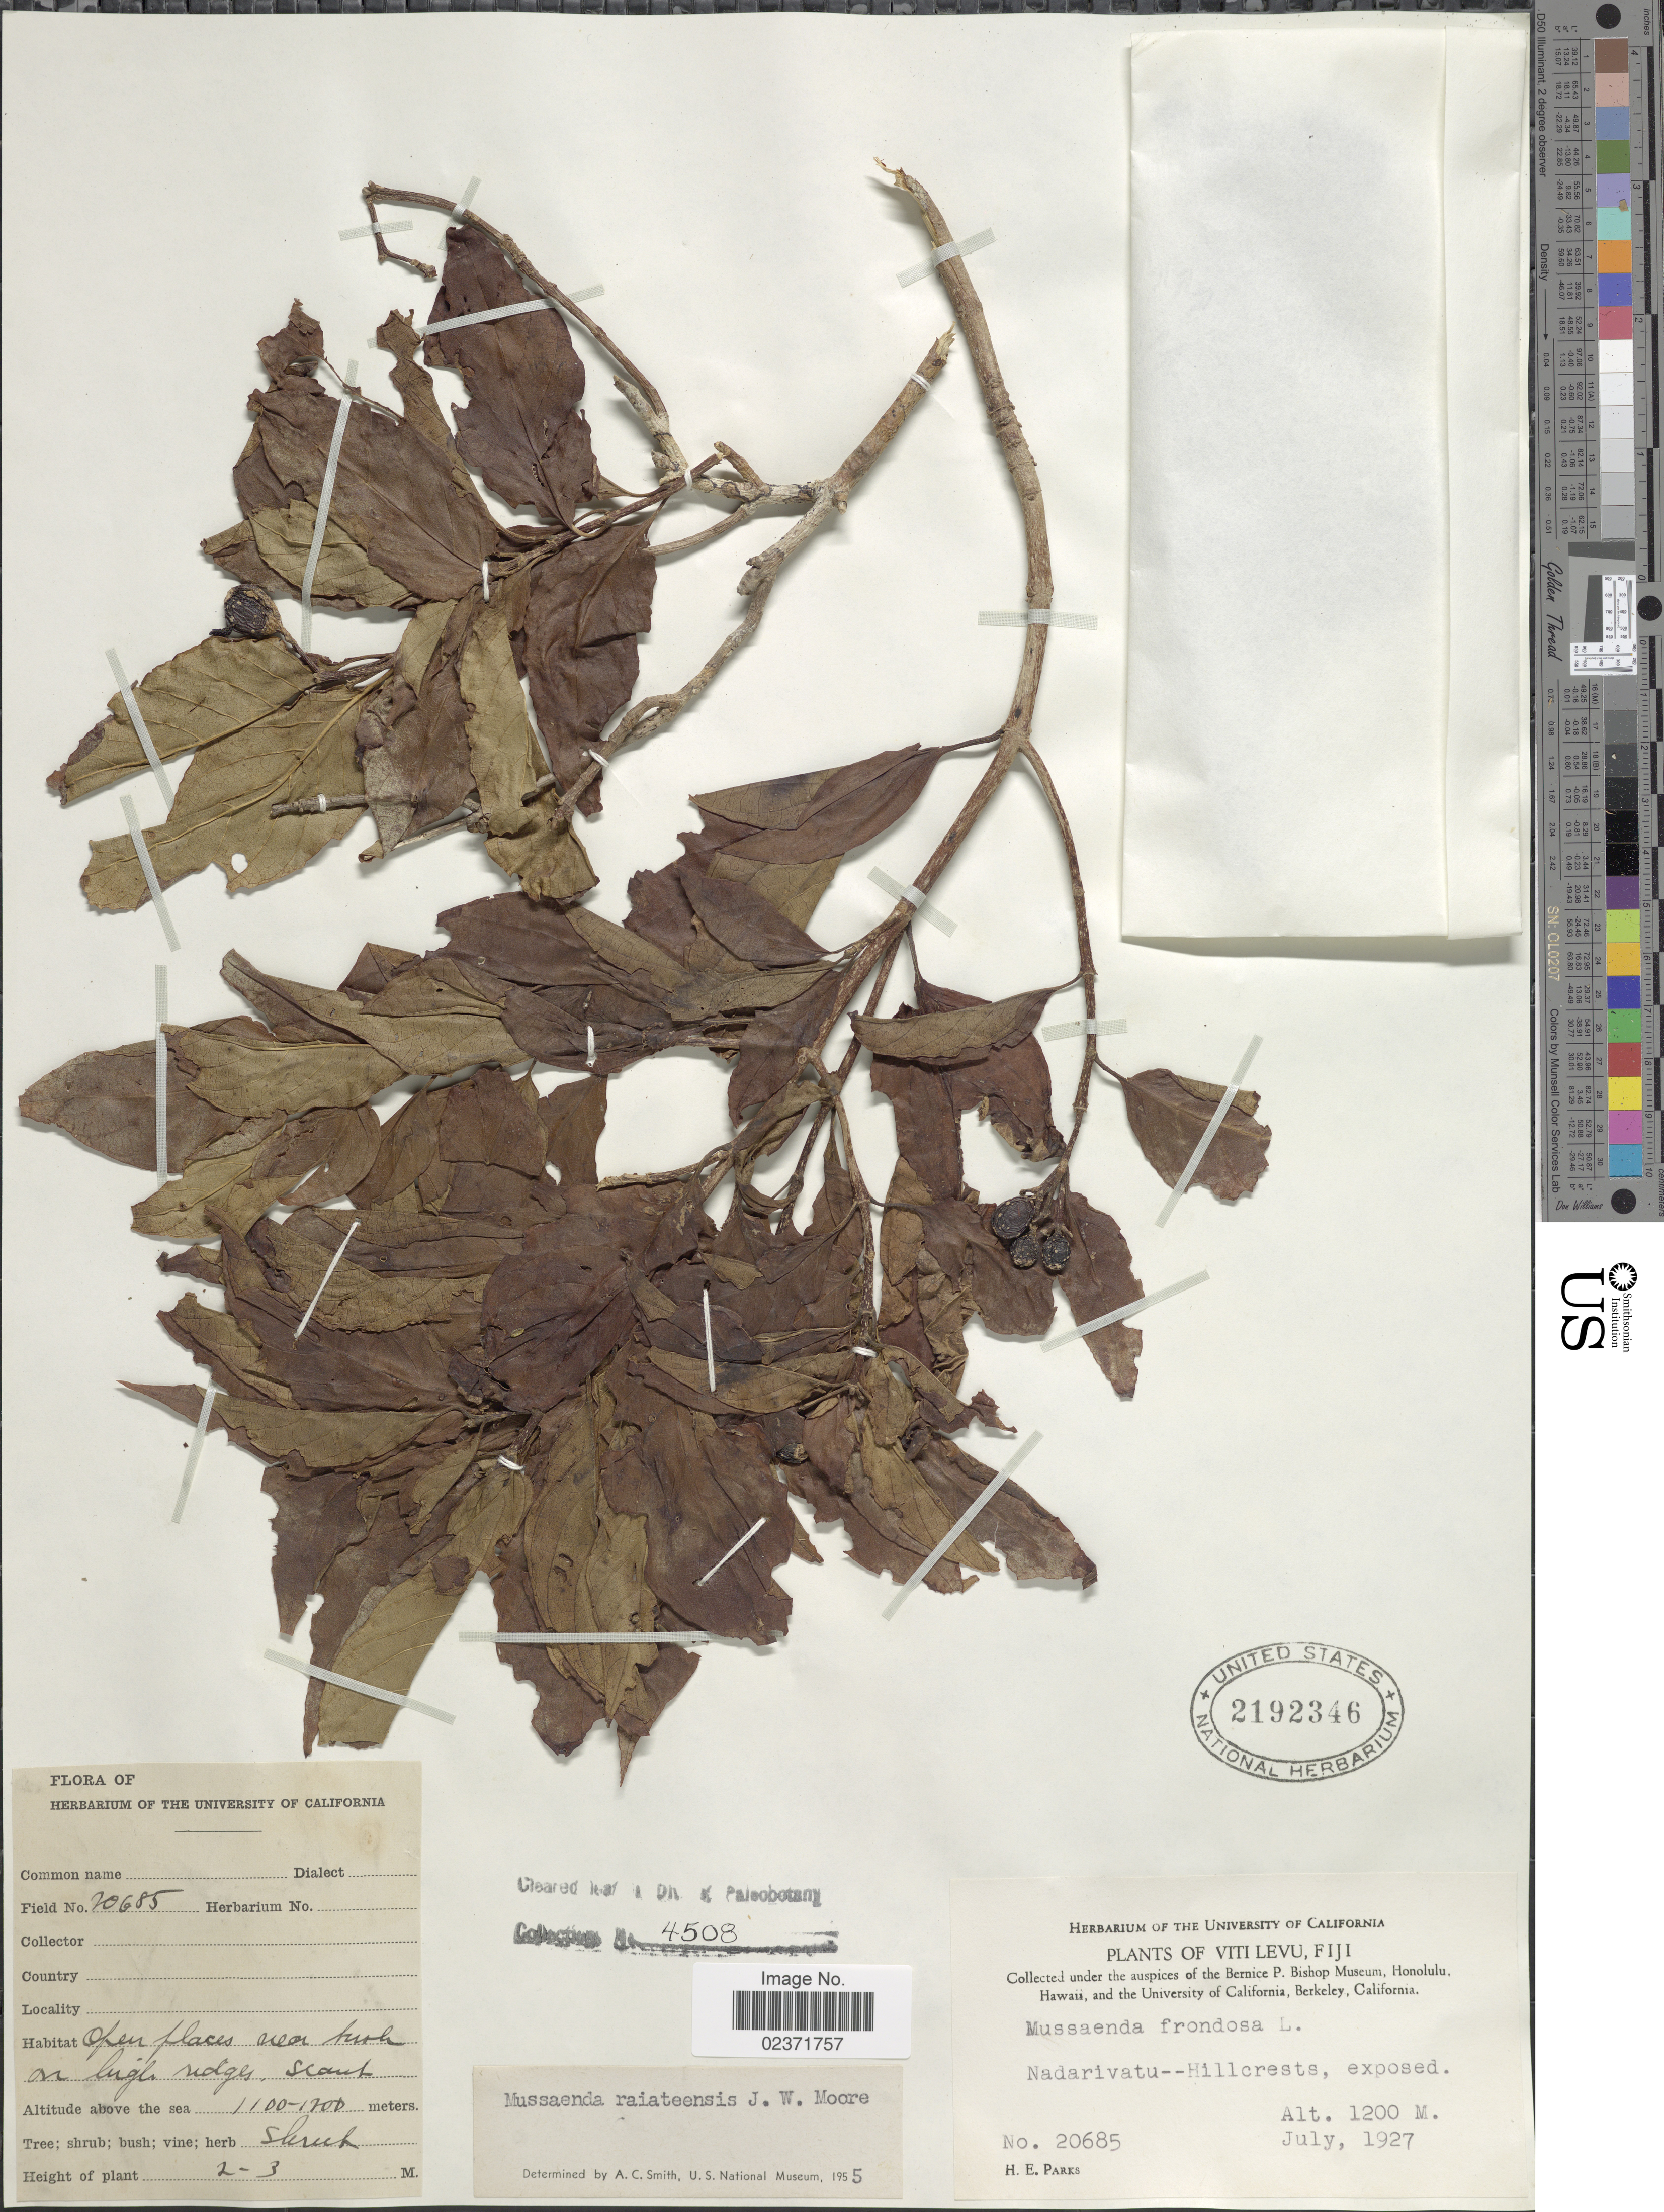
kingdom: Plantae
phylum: Tracheophyta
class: Magnoliopsida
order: Gentianales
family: Rubiaceae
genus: Mussaenda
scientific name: Mussaenda raiateensis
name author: J.W. Moore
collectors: H. E. Parks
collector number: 20685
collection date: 1927-07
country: Fiji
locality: Viti Levu, Nadarivatu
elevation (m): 1200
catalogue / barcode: US 2192346